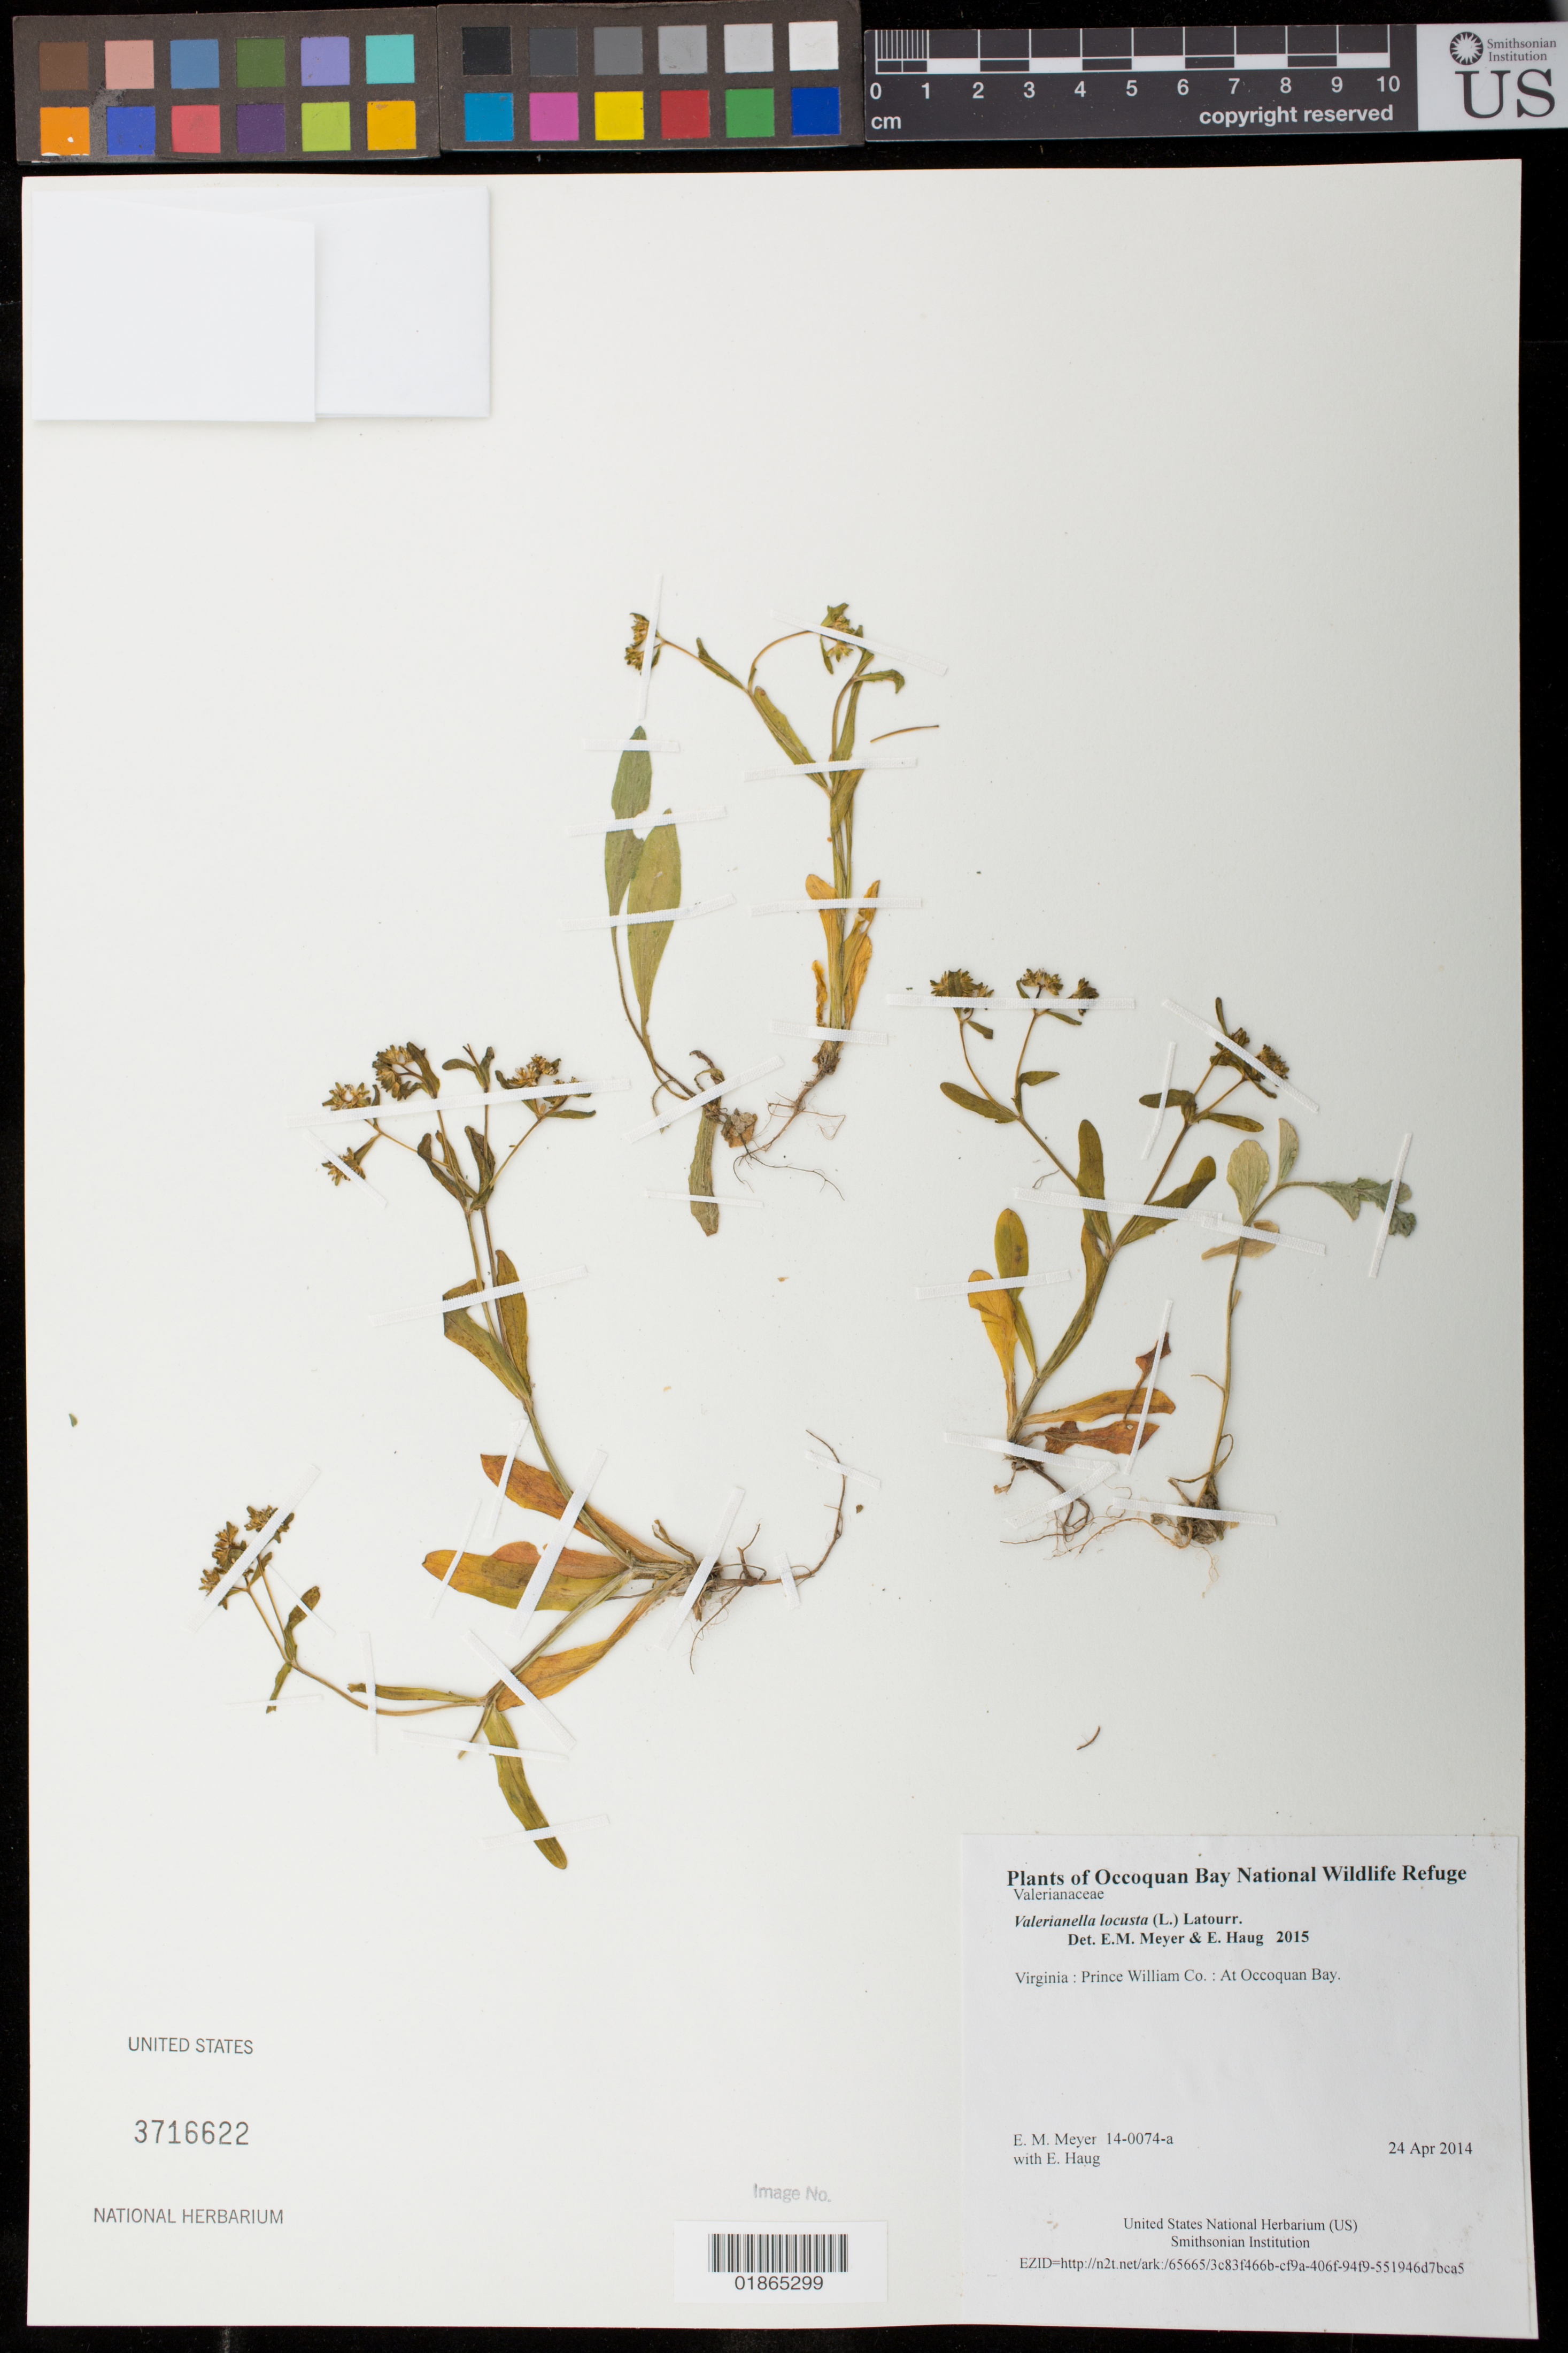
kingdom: Plantae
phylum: Tracheophyta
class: Magnoliopsida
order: Dipsacales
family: Caprifoliaceae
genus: Valerianella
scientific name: Valerianella locusta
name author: (L.) Latourr.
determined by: Meyer, E. M.; Haug, E.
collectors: E. M. Meyer & E. Haug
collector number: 14-0074-a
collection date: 2014-04-24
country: United States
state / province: Virginia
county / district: Prince William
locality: At Occoquan Bay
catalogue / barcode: US 3716622